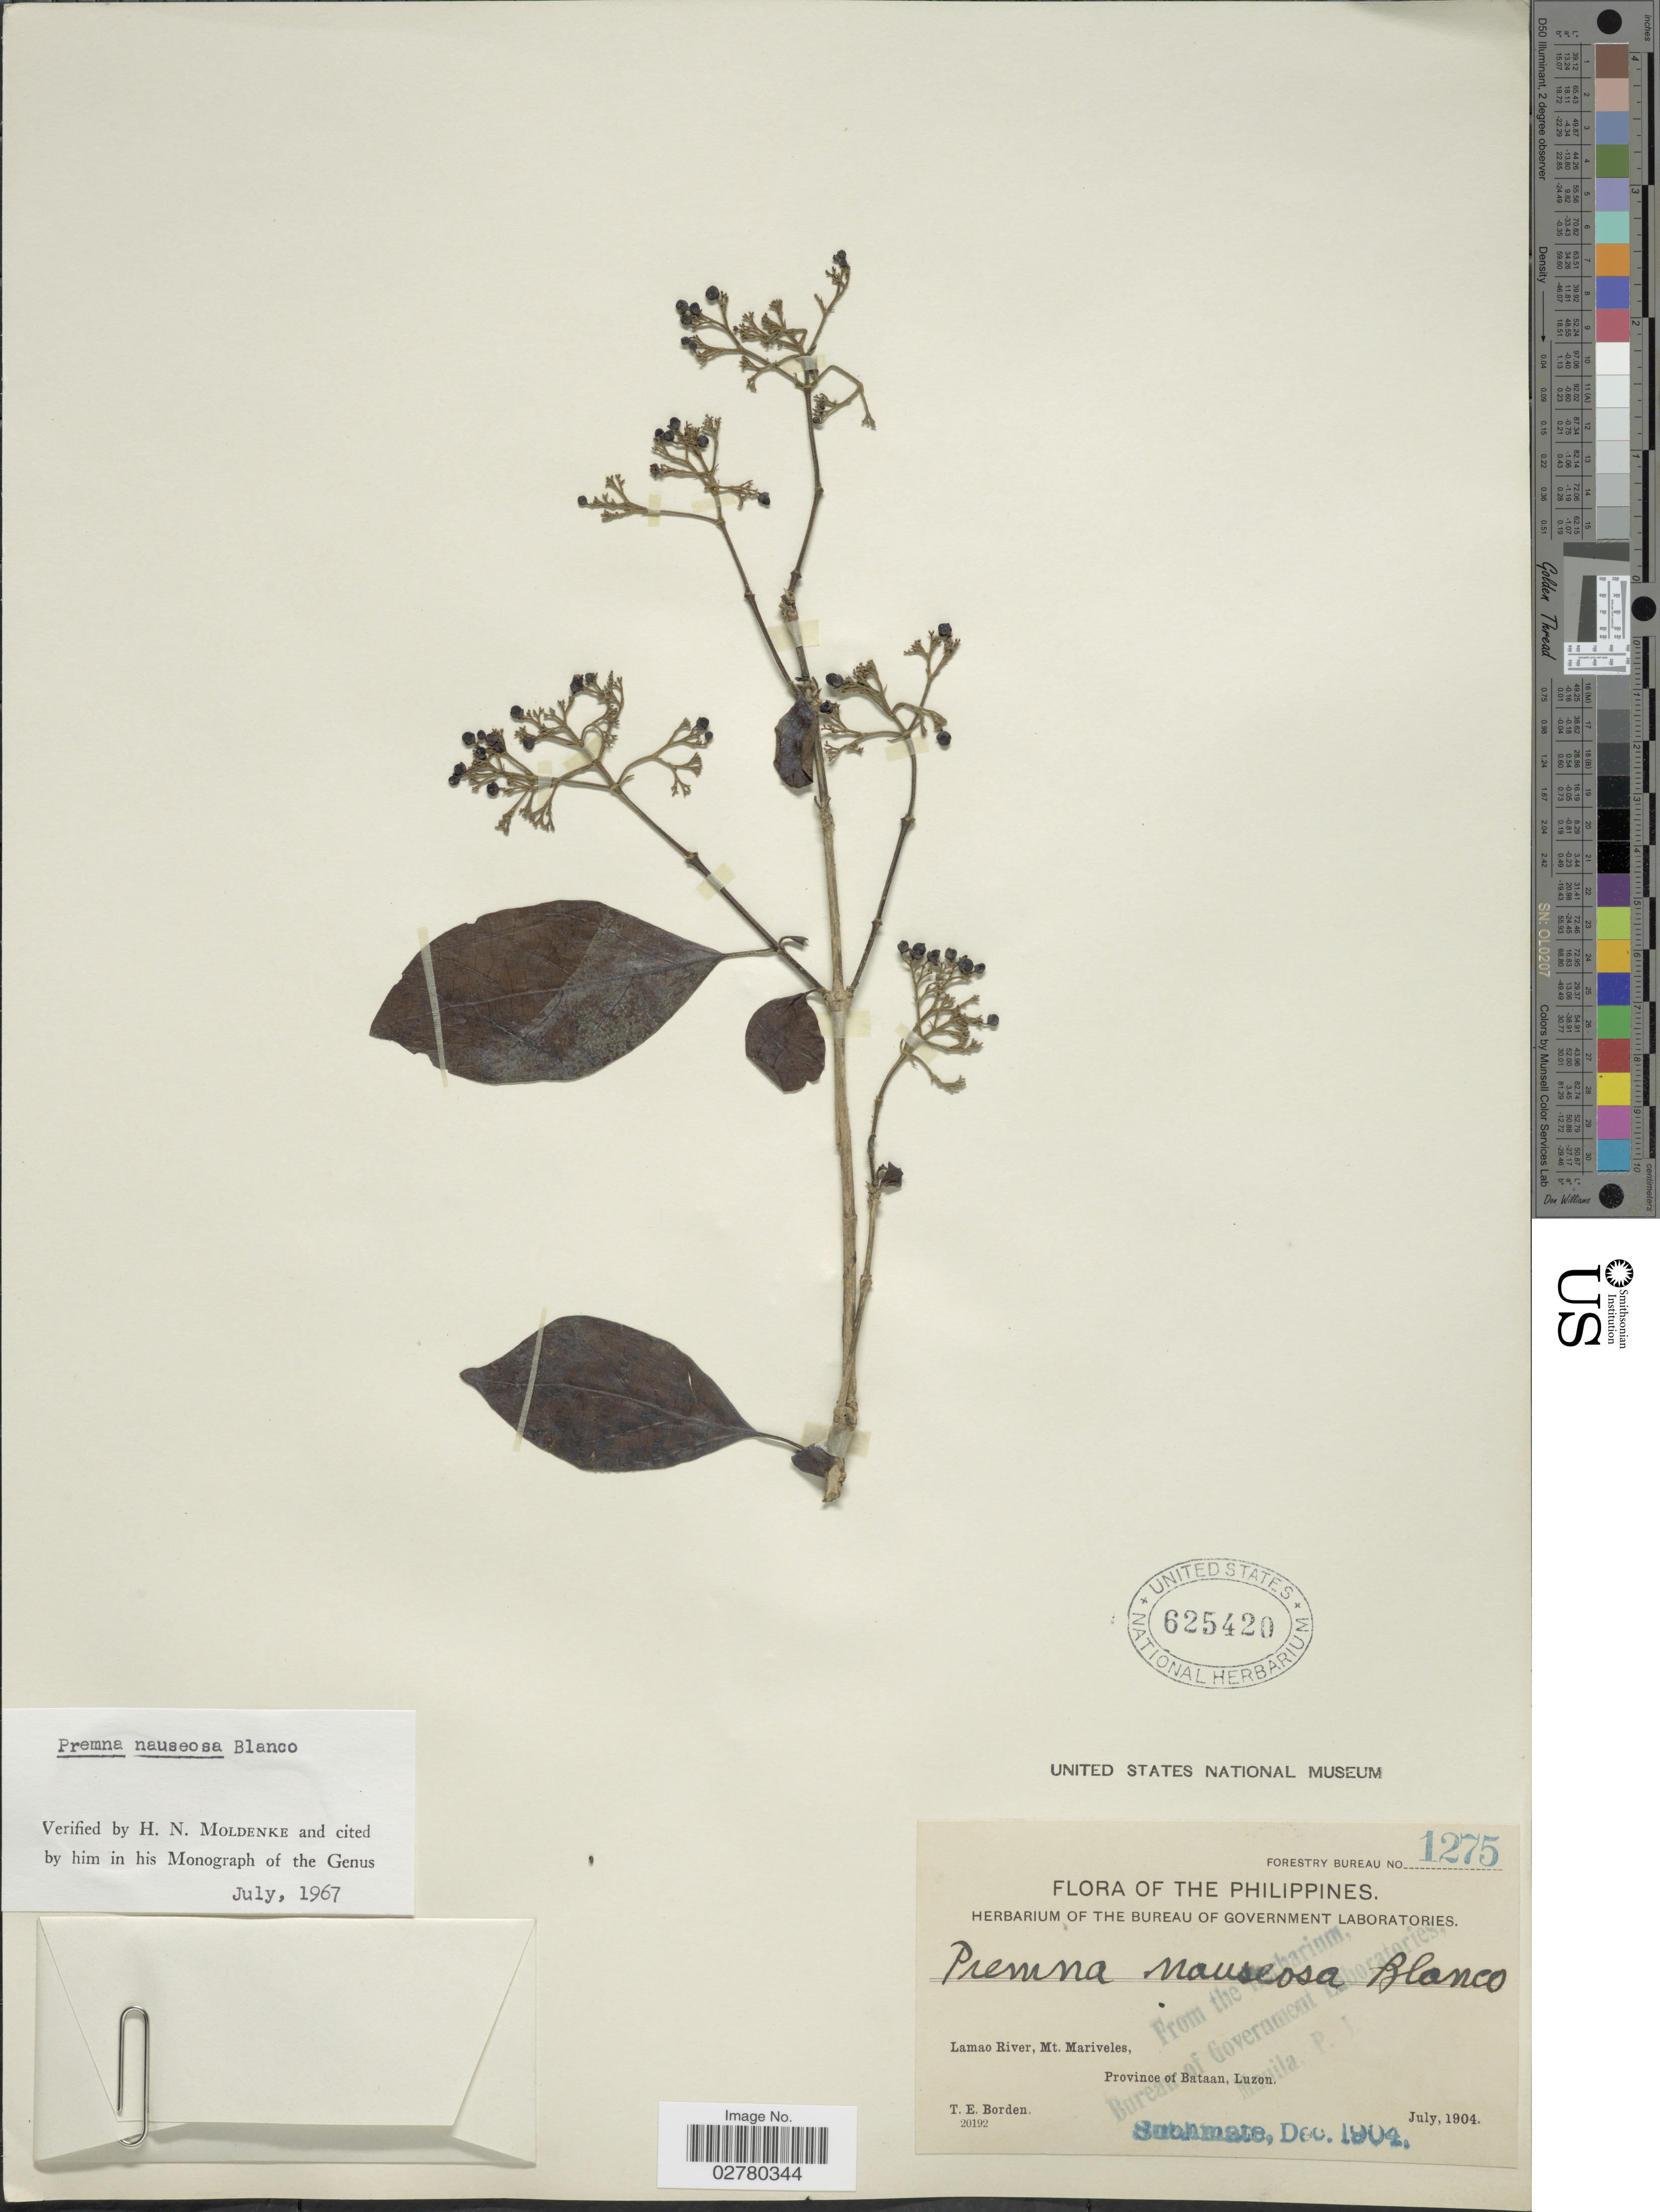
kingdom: Plantae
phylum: Tracheophyta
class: Magnoliopsida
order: Lamiales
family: Lamiaceae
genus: Premna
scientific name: Premna nauseosa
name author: Blanco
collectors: T. E. Borden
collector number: Forestry Bureau 1275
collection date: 1904-07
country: Philippines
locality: Lamao River, Mt. Mariveles, Province of Bataan, Luzon.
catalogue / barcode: US 625420